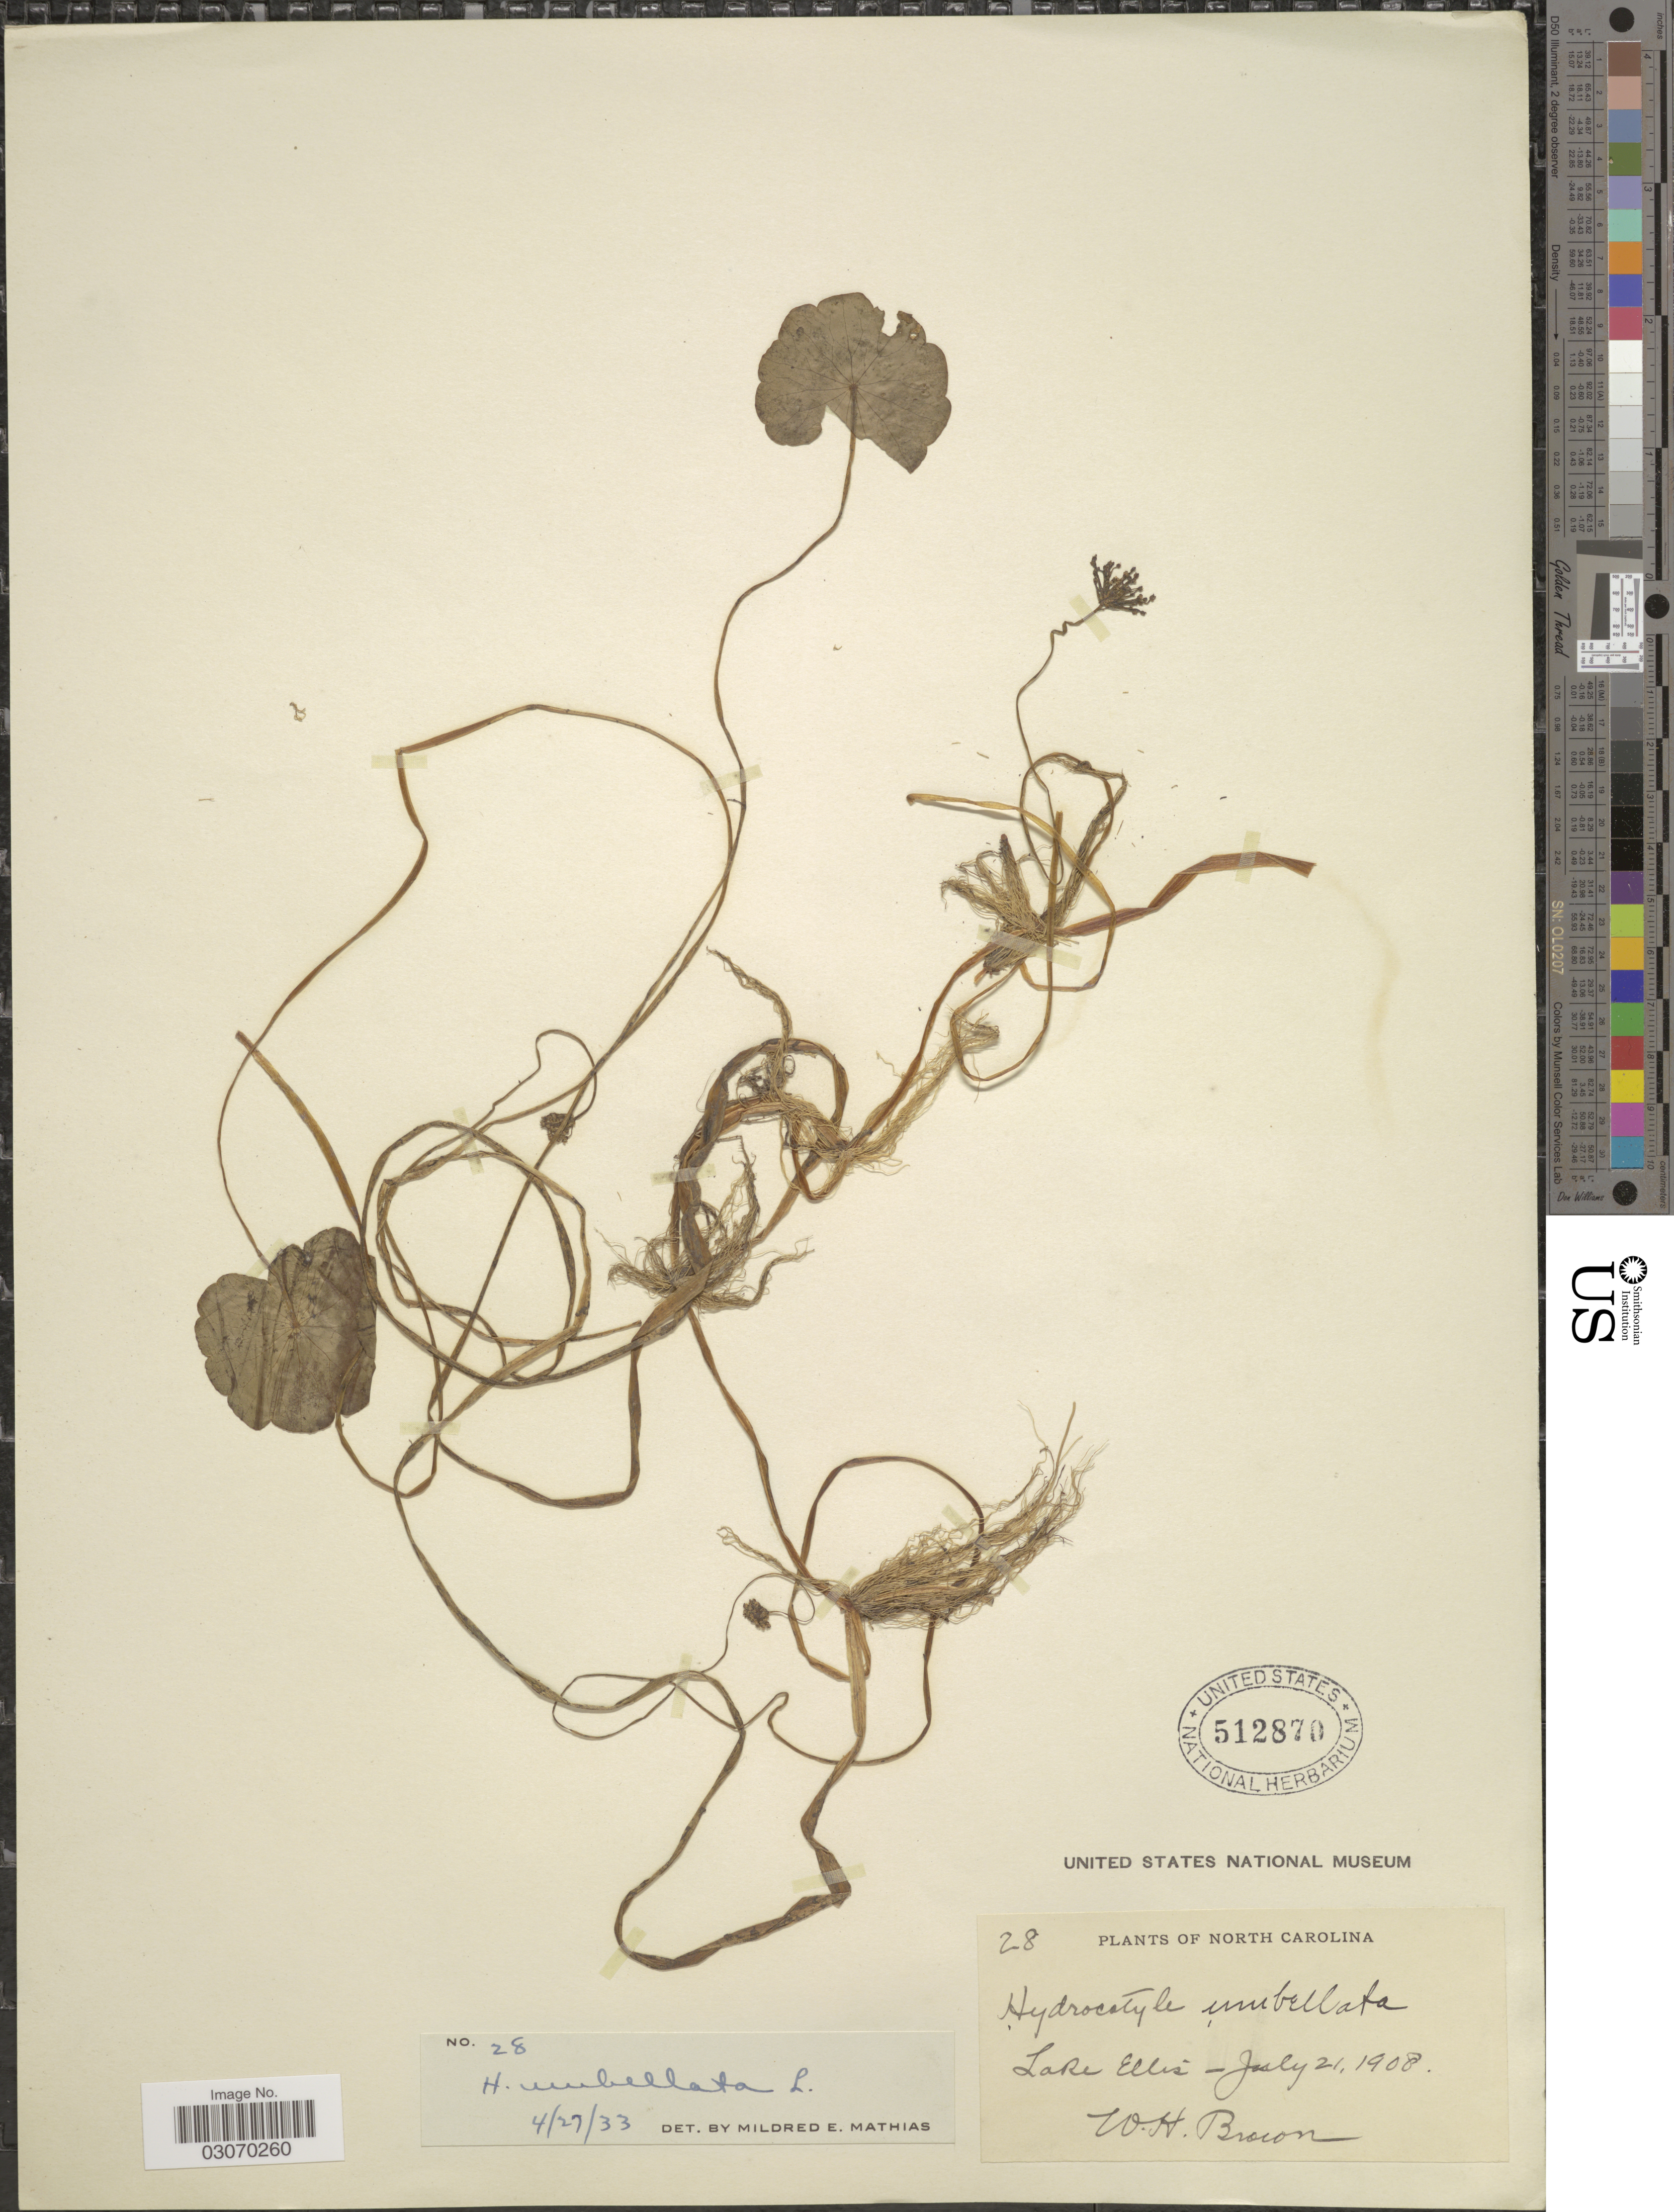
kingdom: Plantae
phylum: Tracheophyta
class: Magnoliopsida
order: Apiales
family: Araliaceae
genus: Hydrocotyle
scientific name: Hydrocotyle umbellata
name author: L.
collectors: W. H. Brown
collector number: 28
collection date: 1908-07-21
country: United States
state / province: North Carolina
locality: Lake Ellis.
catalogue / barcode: US 512870